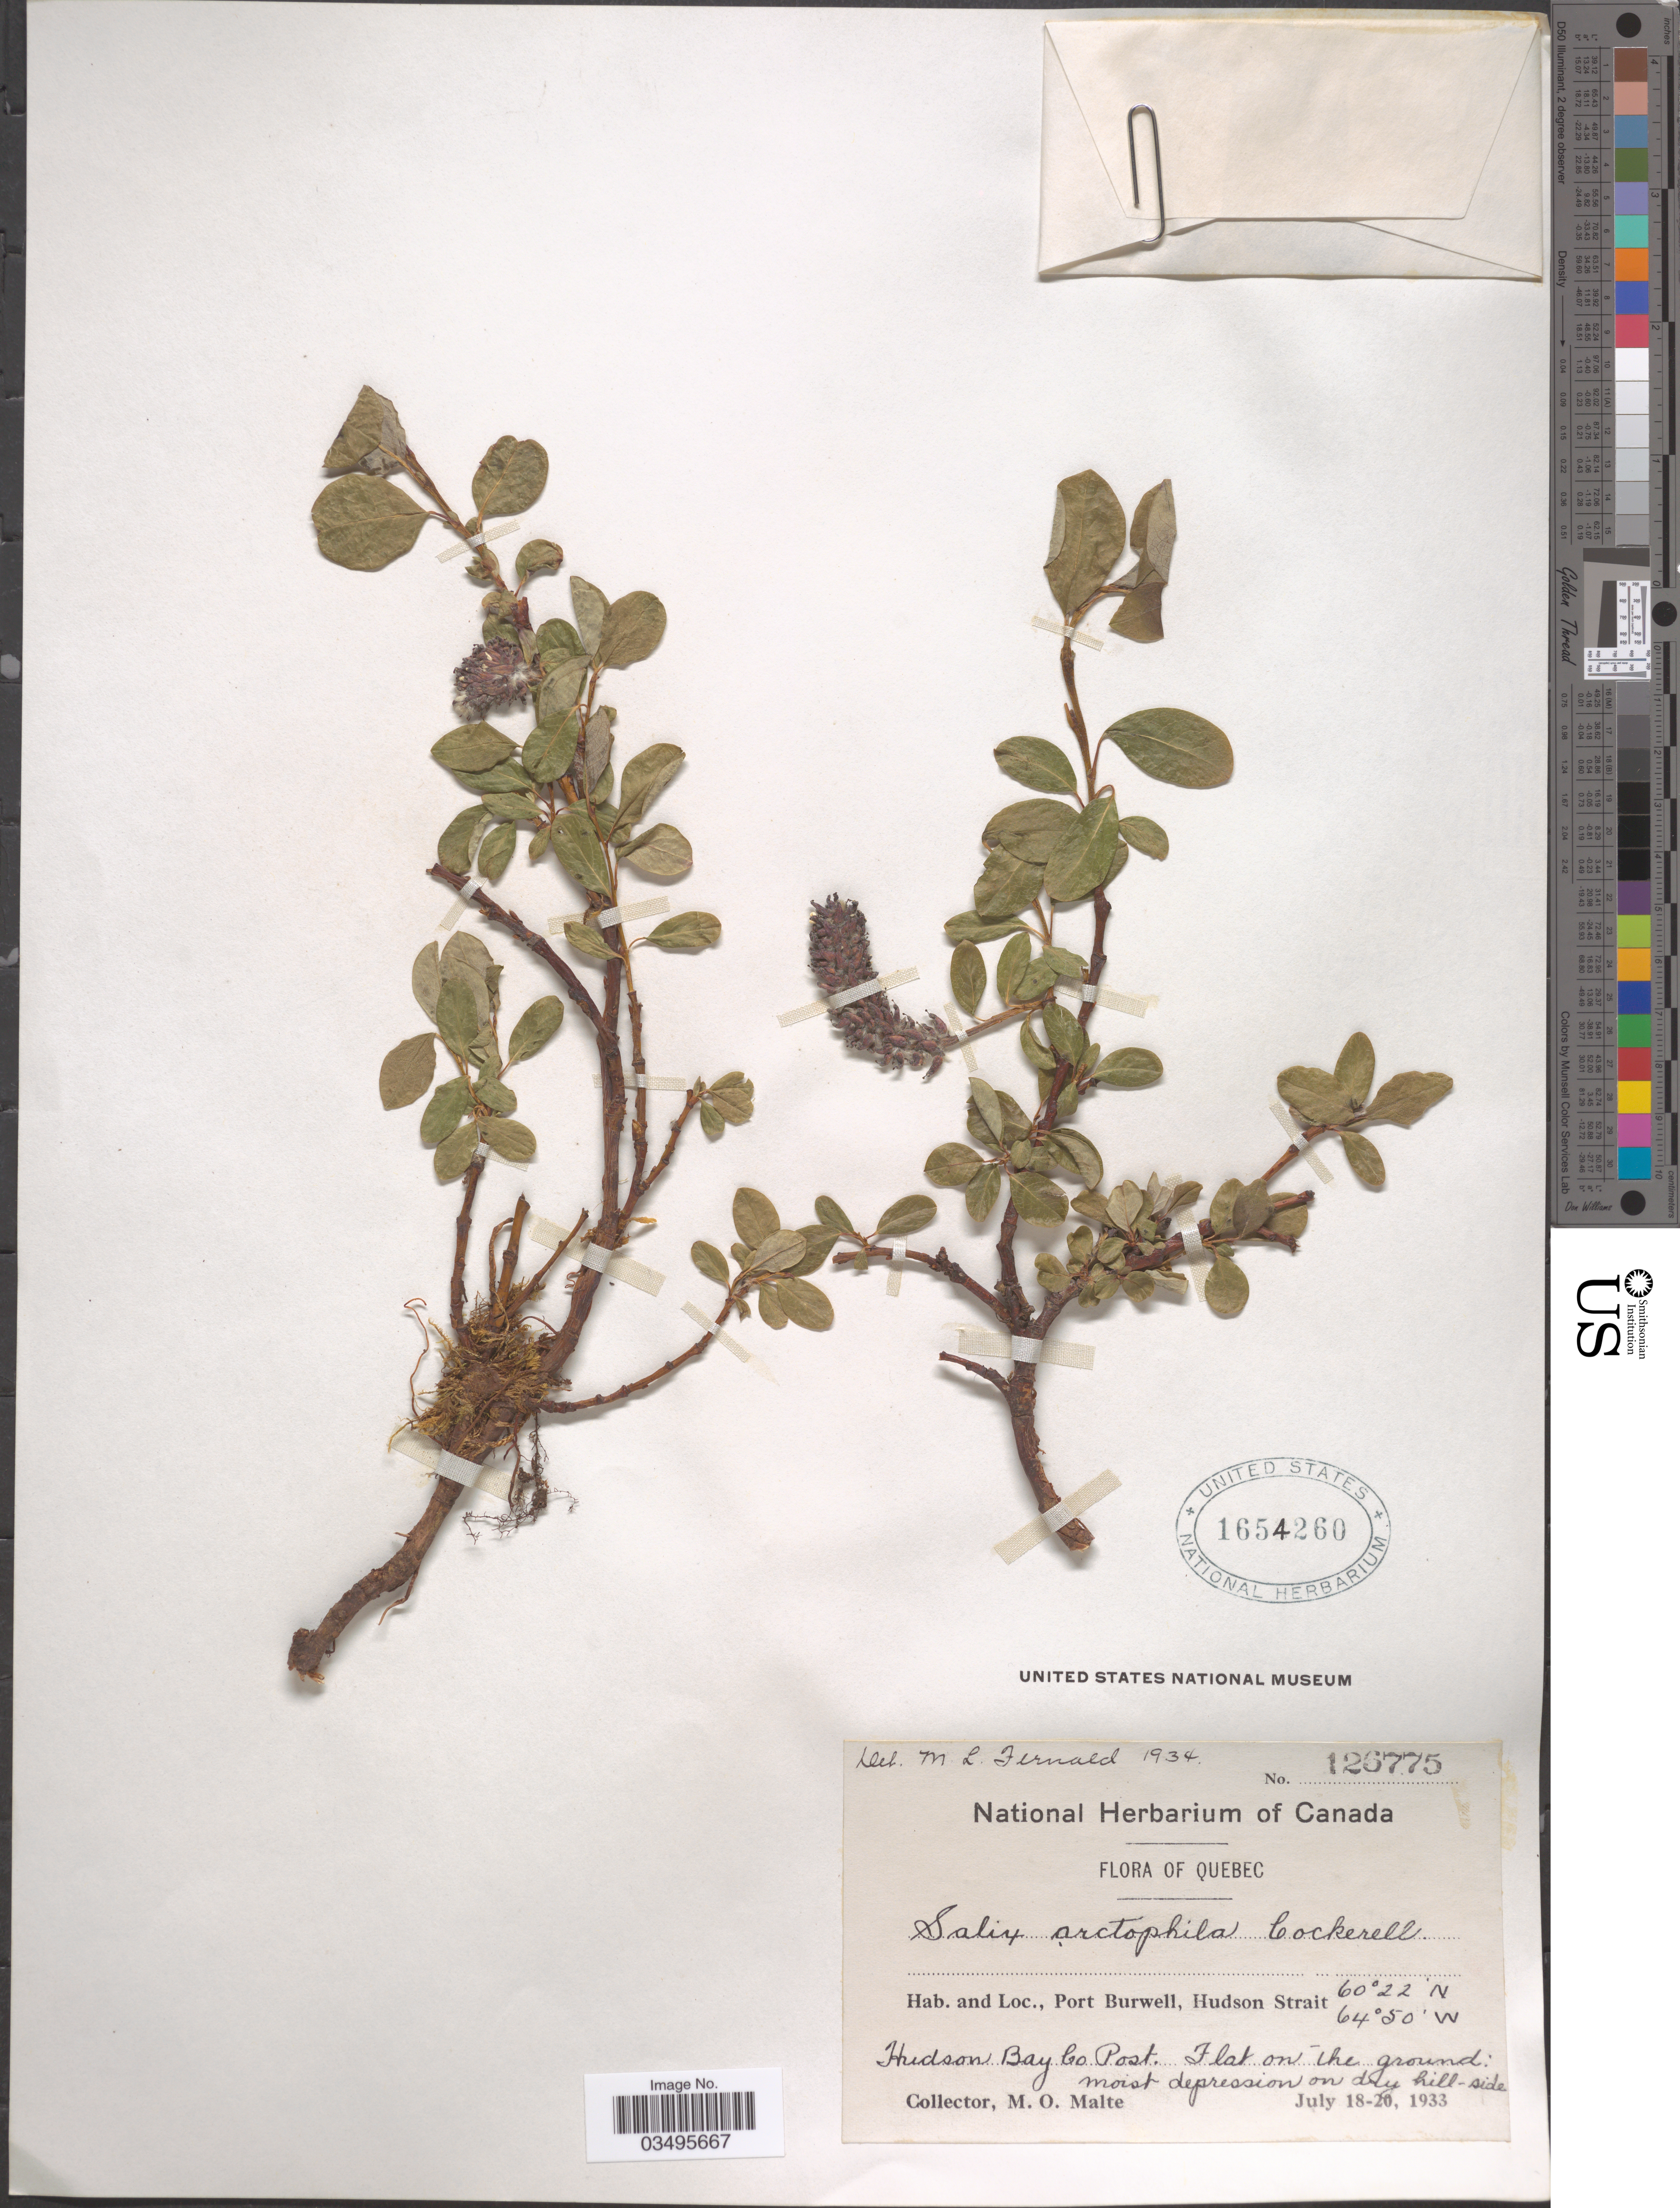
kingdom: Plantae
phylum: Tracheophyta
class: Magnoliopsida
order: Malpighiales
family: Salicaceae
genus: Salix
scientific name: Salix arctophila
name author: Cockerell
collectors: M. O. Malte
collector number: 126775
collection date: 1933-07-18/1933-07-20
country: Canada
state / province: Quebec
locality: Port Burwell, Hudson Strait. Hudson Bay Co Post.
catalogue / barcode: US 1654260